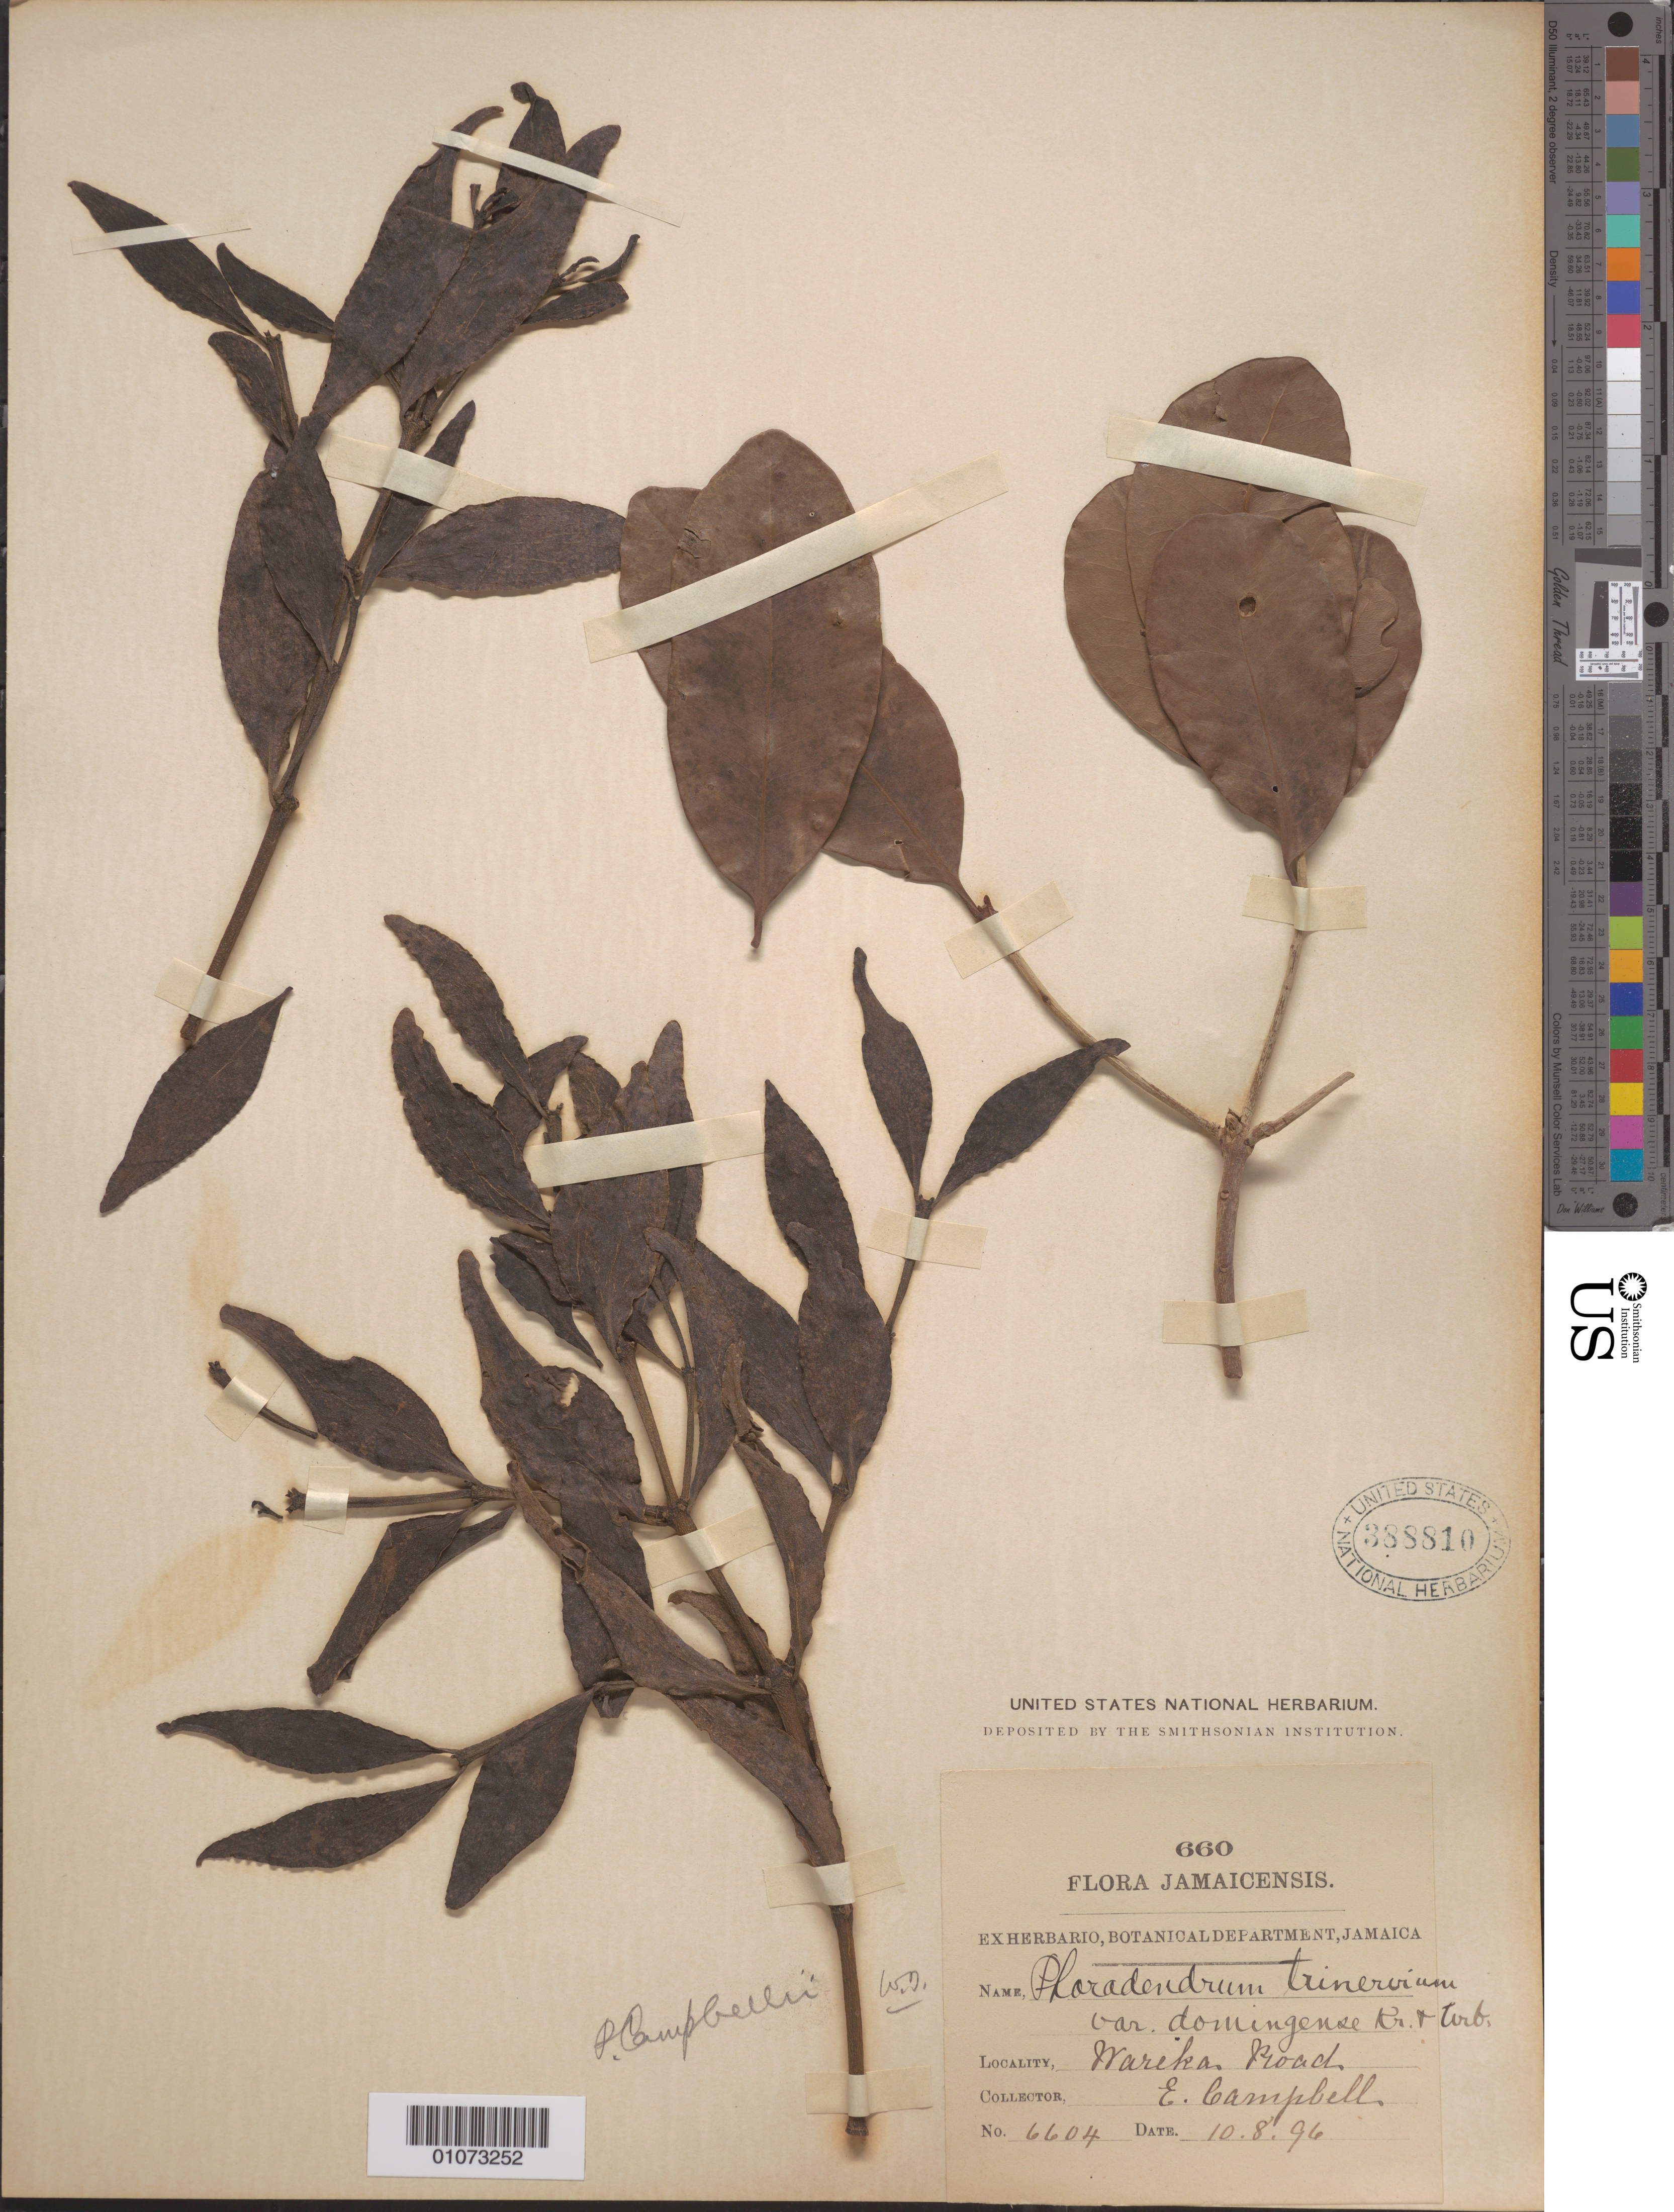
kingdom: Plantae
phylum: Tracheophyta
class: Magnoliopsida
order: Santalales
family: Viscaceae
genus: Phoradendron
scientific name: Phoradendron campbellii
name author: Krug & Urb.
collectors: E. Campbell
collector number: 6604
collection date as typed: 10 Aug 1896 or 08 Oct 1896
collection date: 1896-08-10 or 1896-10-08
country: Jamaica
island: Jamaica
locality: Marika Road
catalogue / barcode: US 388810